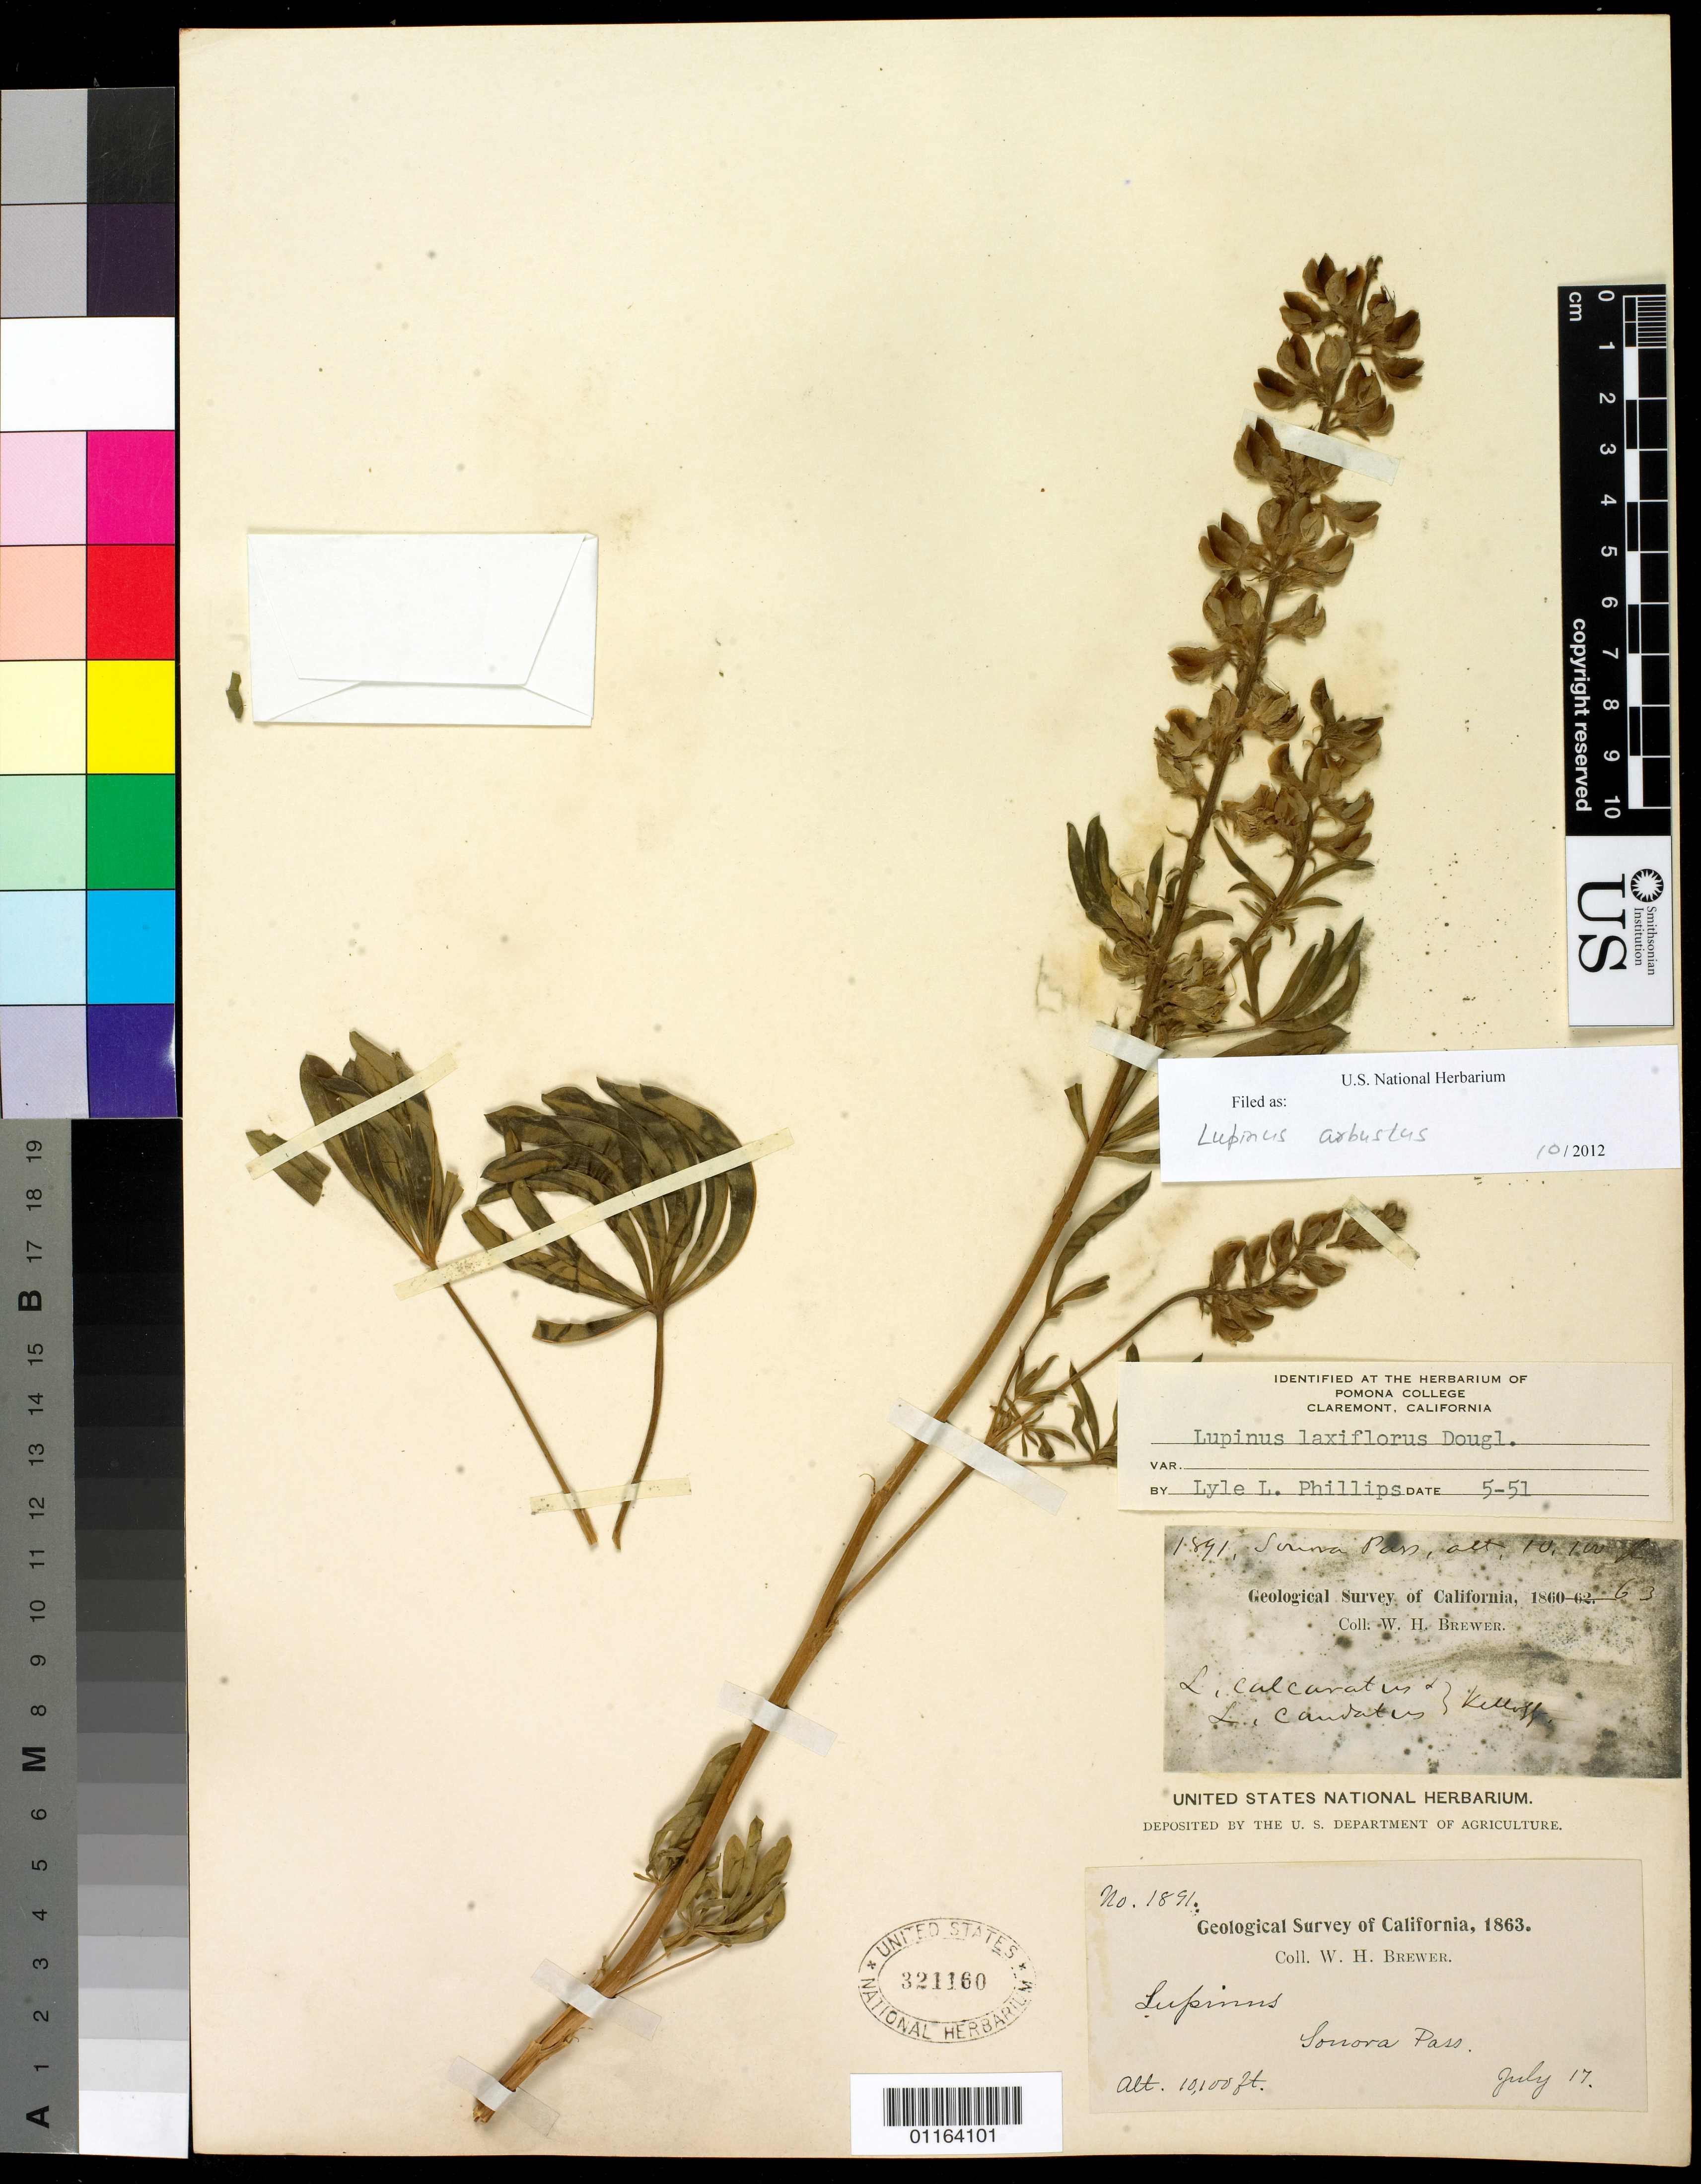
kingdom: Plantae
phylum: Tracheophyta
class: Magnoliopsida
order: Fabales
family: Fabaceae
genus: Lupinus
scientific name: Lupinus arbustus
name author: Lindl.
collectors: W. H. Brewer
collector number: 1891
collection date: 1863-07-17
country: United States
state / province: California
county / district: Mono/Tuolumne/Alpine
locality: Sonora Pass.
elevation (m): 3078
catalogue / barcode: US 321160